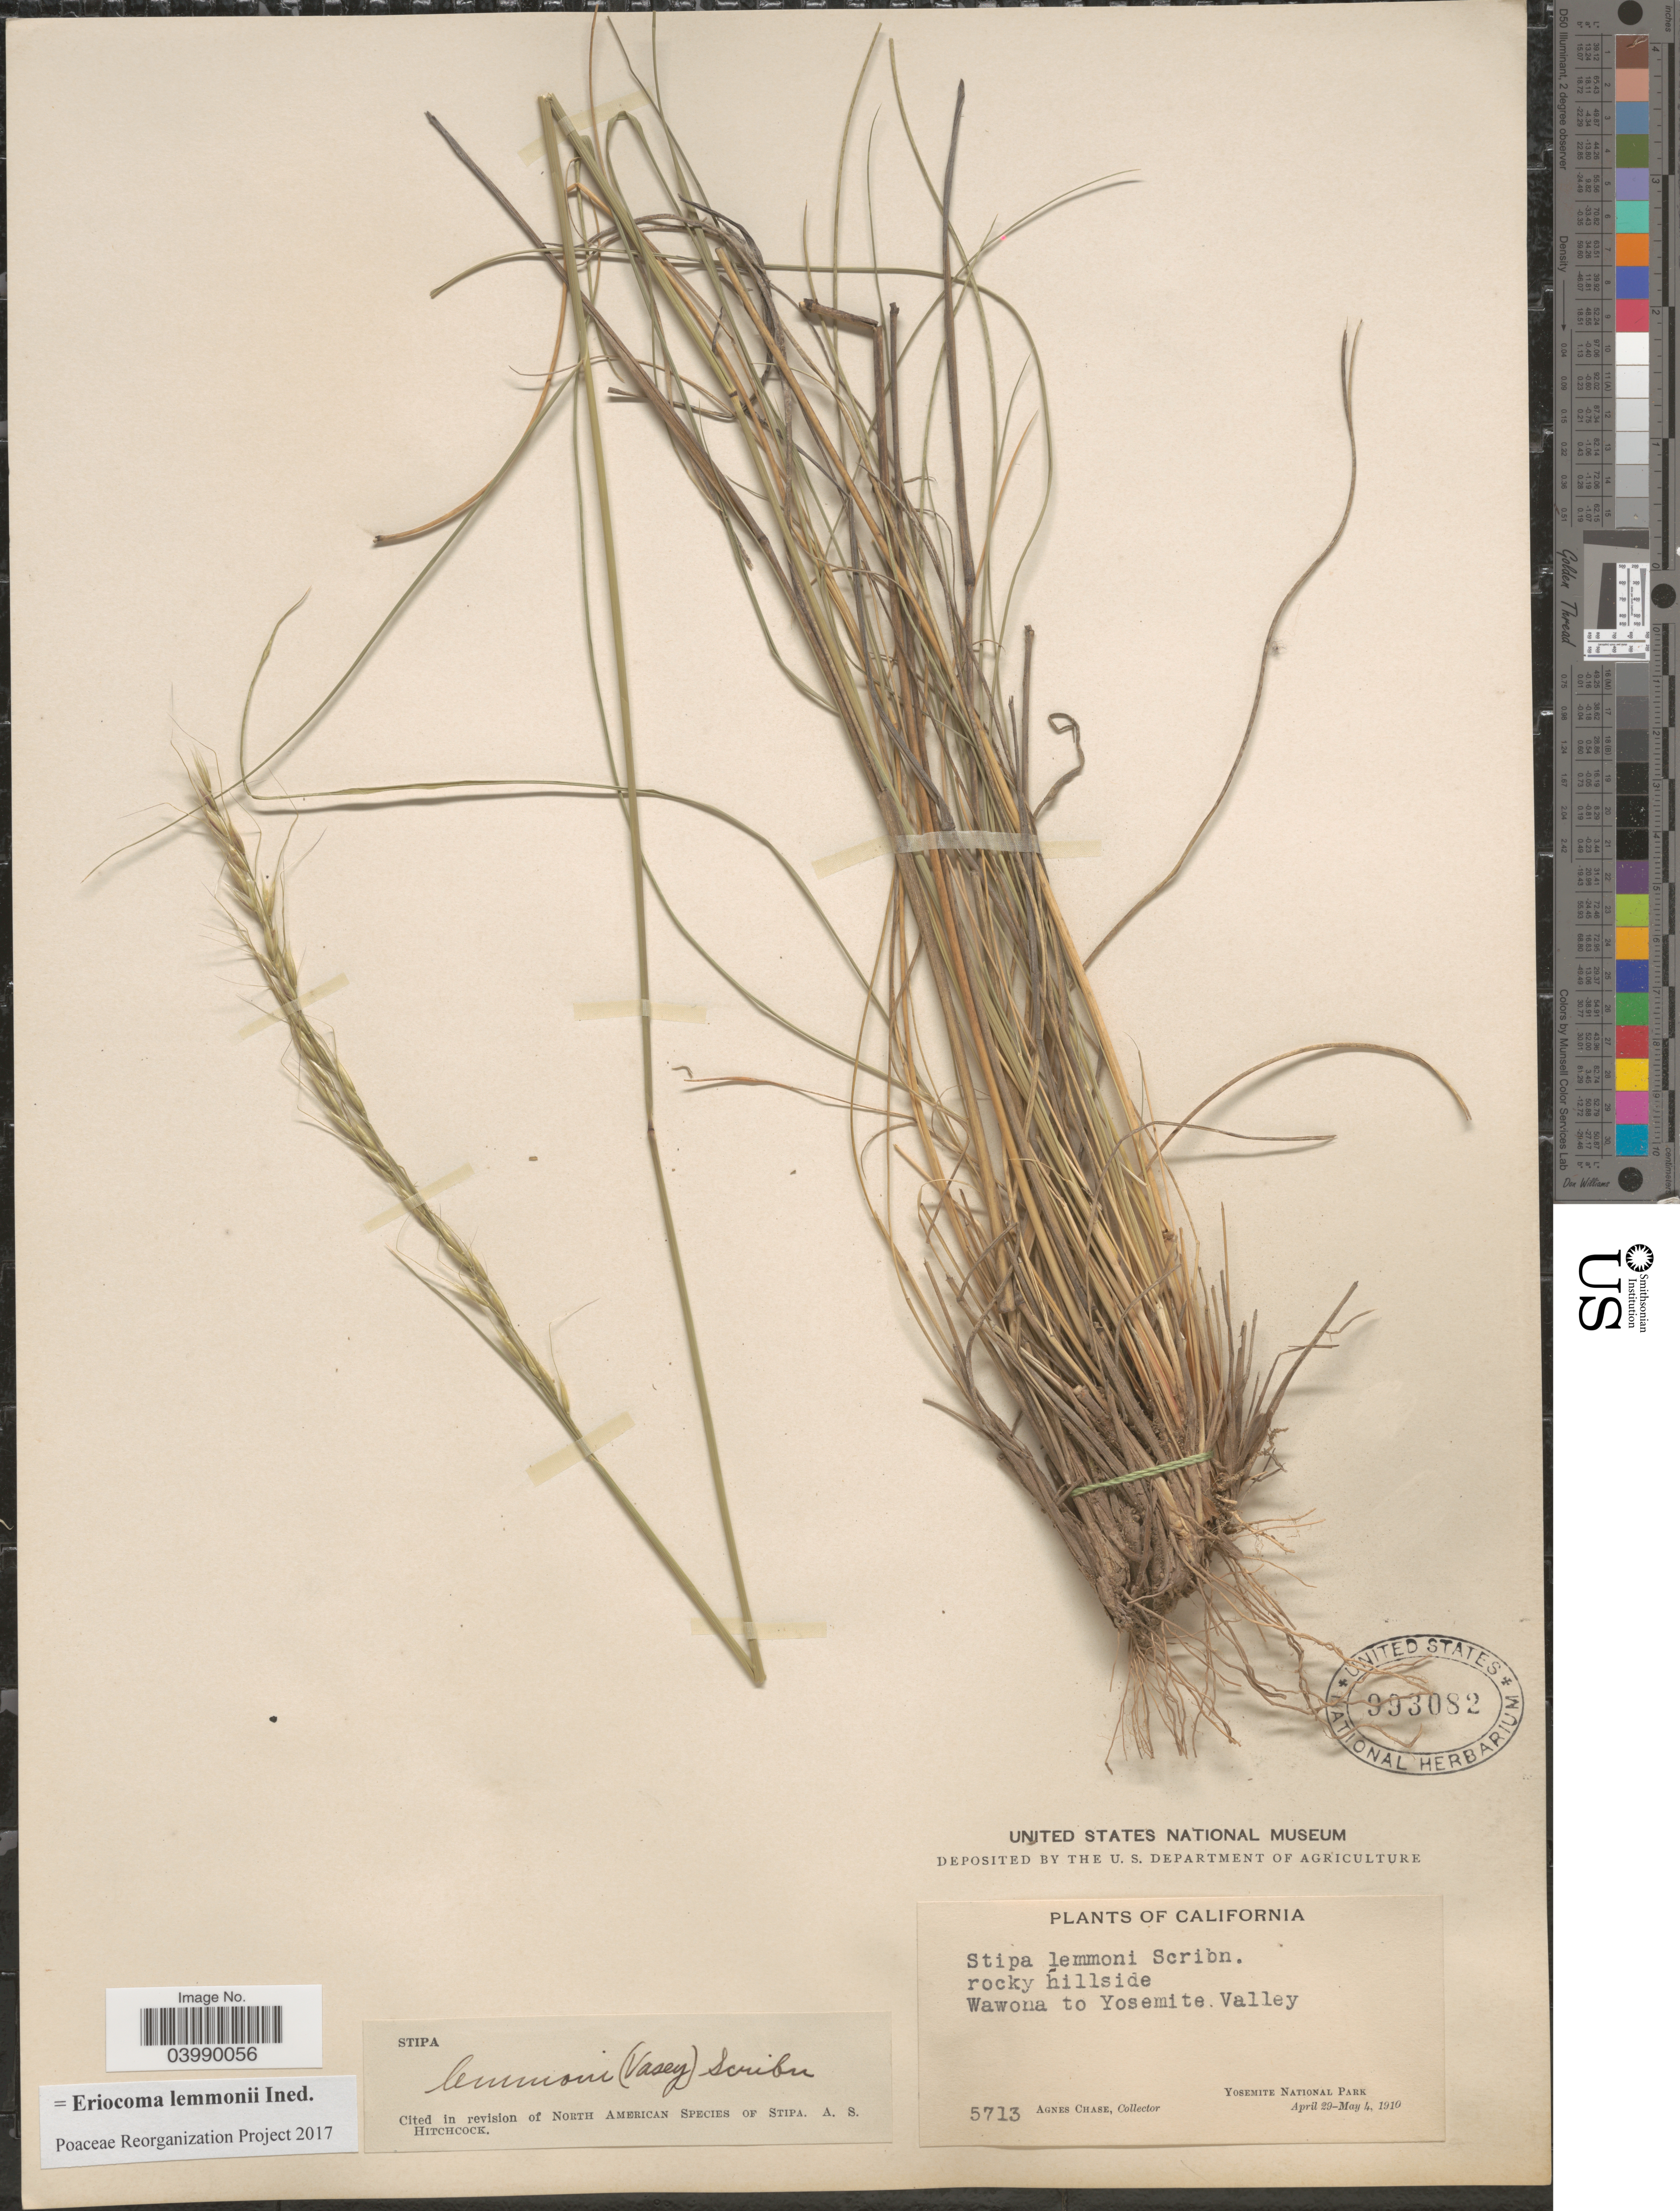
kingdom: Plantae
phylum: Tracheophyta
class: Liliopsida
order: Poales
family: Poaceae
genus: Eriocoma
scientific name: Eriocoma lemmonii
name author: (Vasey) Romasch.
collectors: A. Chase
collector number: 5713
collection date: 1910-04-29/1910-05-04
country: United States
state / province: California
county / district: Mariposa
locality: Wawona to Yosemite Valley. Yosemite National Park.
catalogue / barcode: US 993082